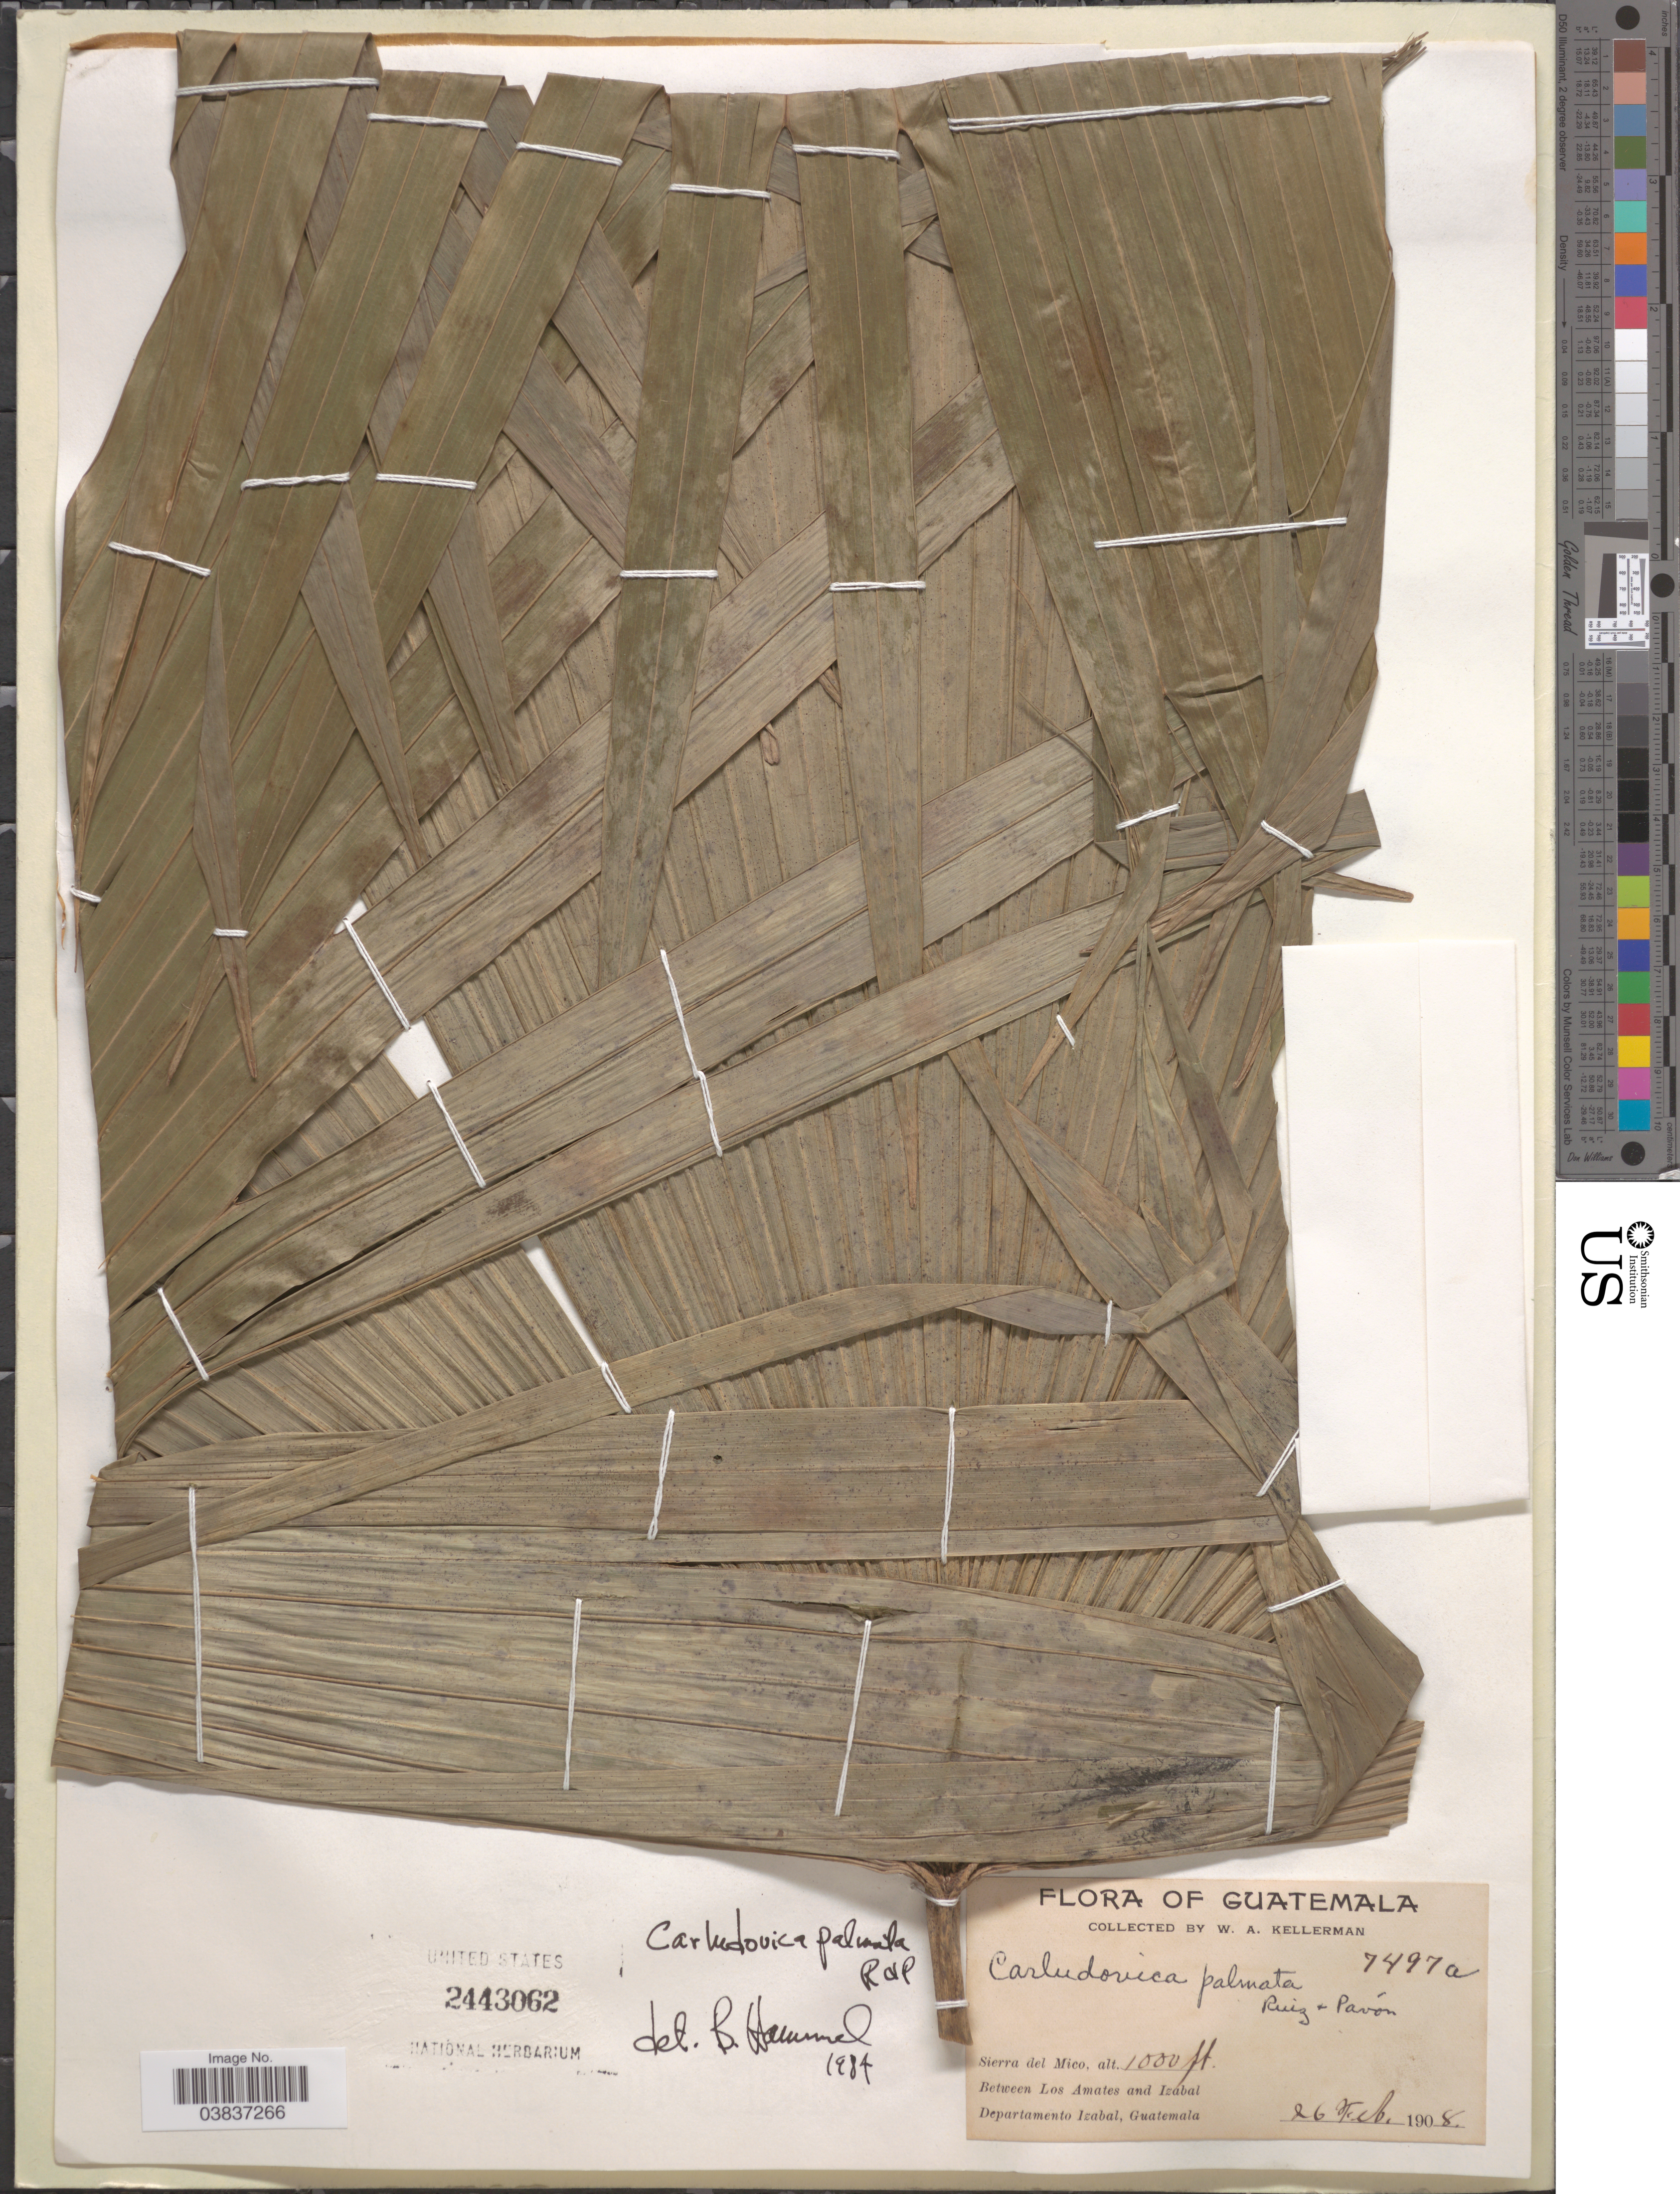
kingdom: Plantae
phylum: Tracheophyta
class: Liliopsida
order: Pandanales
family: Cyclanthaceae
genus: Carludovica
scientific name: Carludovica palmata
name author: Ruiz & Pav.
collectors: W. Kellerman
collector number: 7497a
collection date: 1908-02-26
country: Guatemala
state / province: Izabal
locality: Sierra del Mico. Between Los Amates and Izabal. Departamento Izabal.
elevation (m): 305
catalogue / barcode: US 2443062